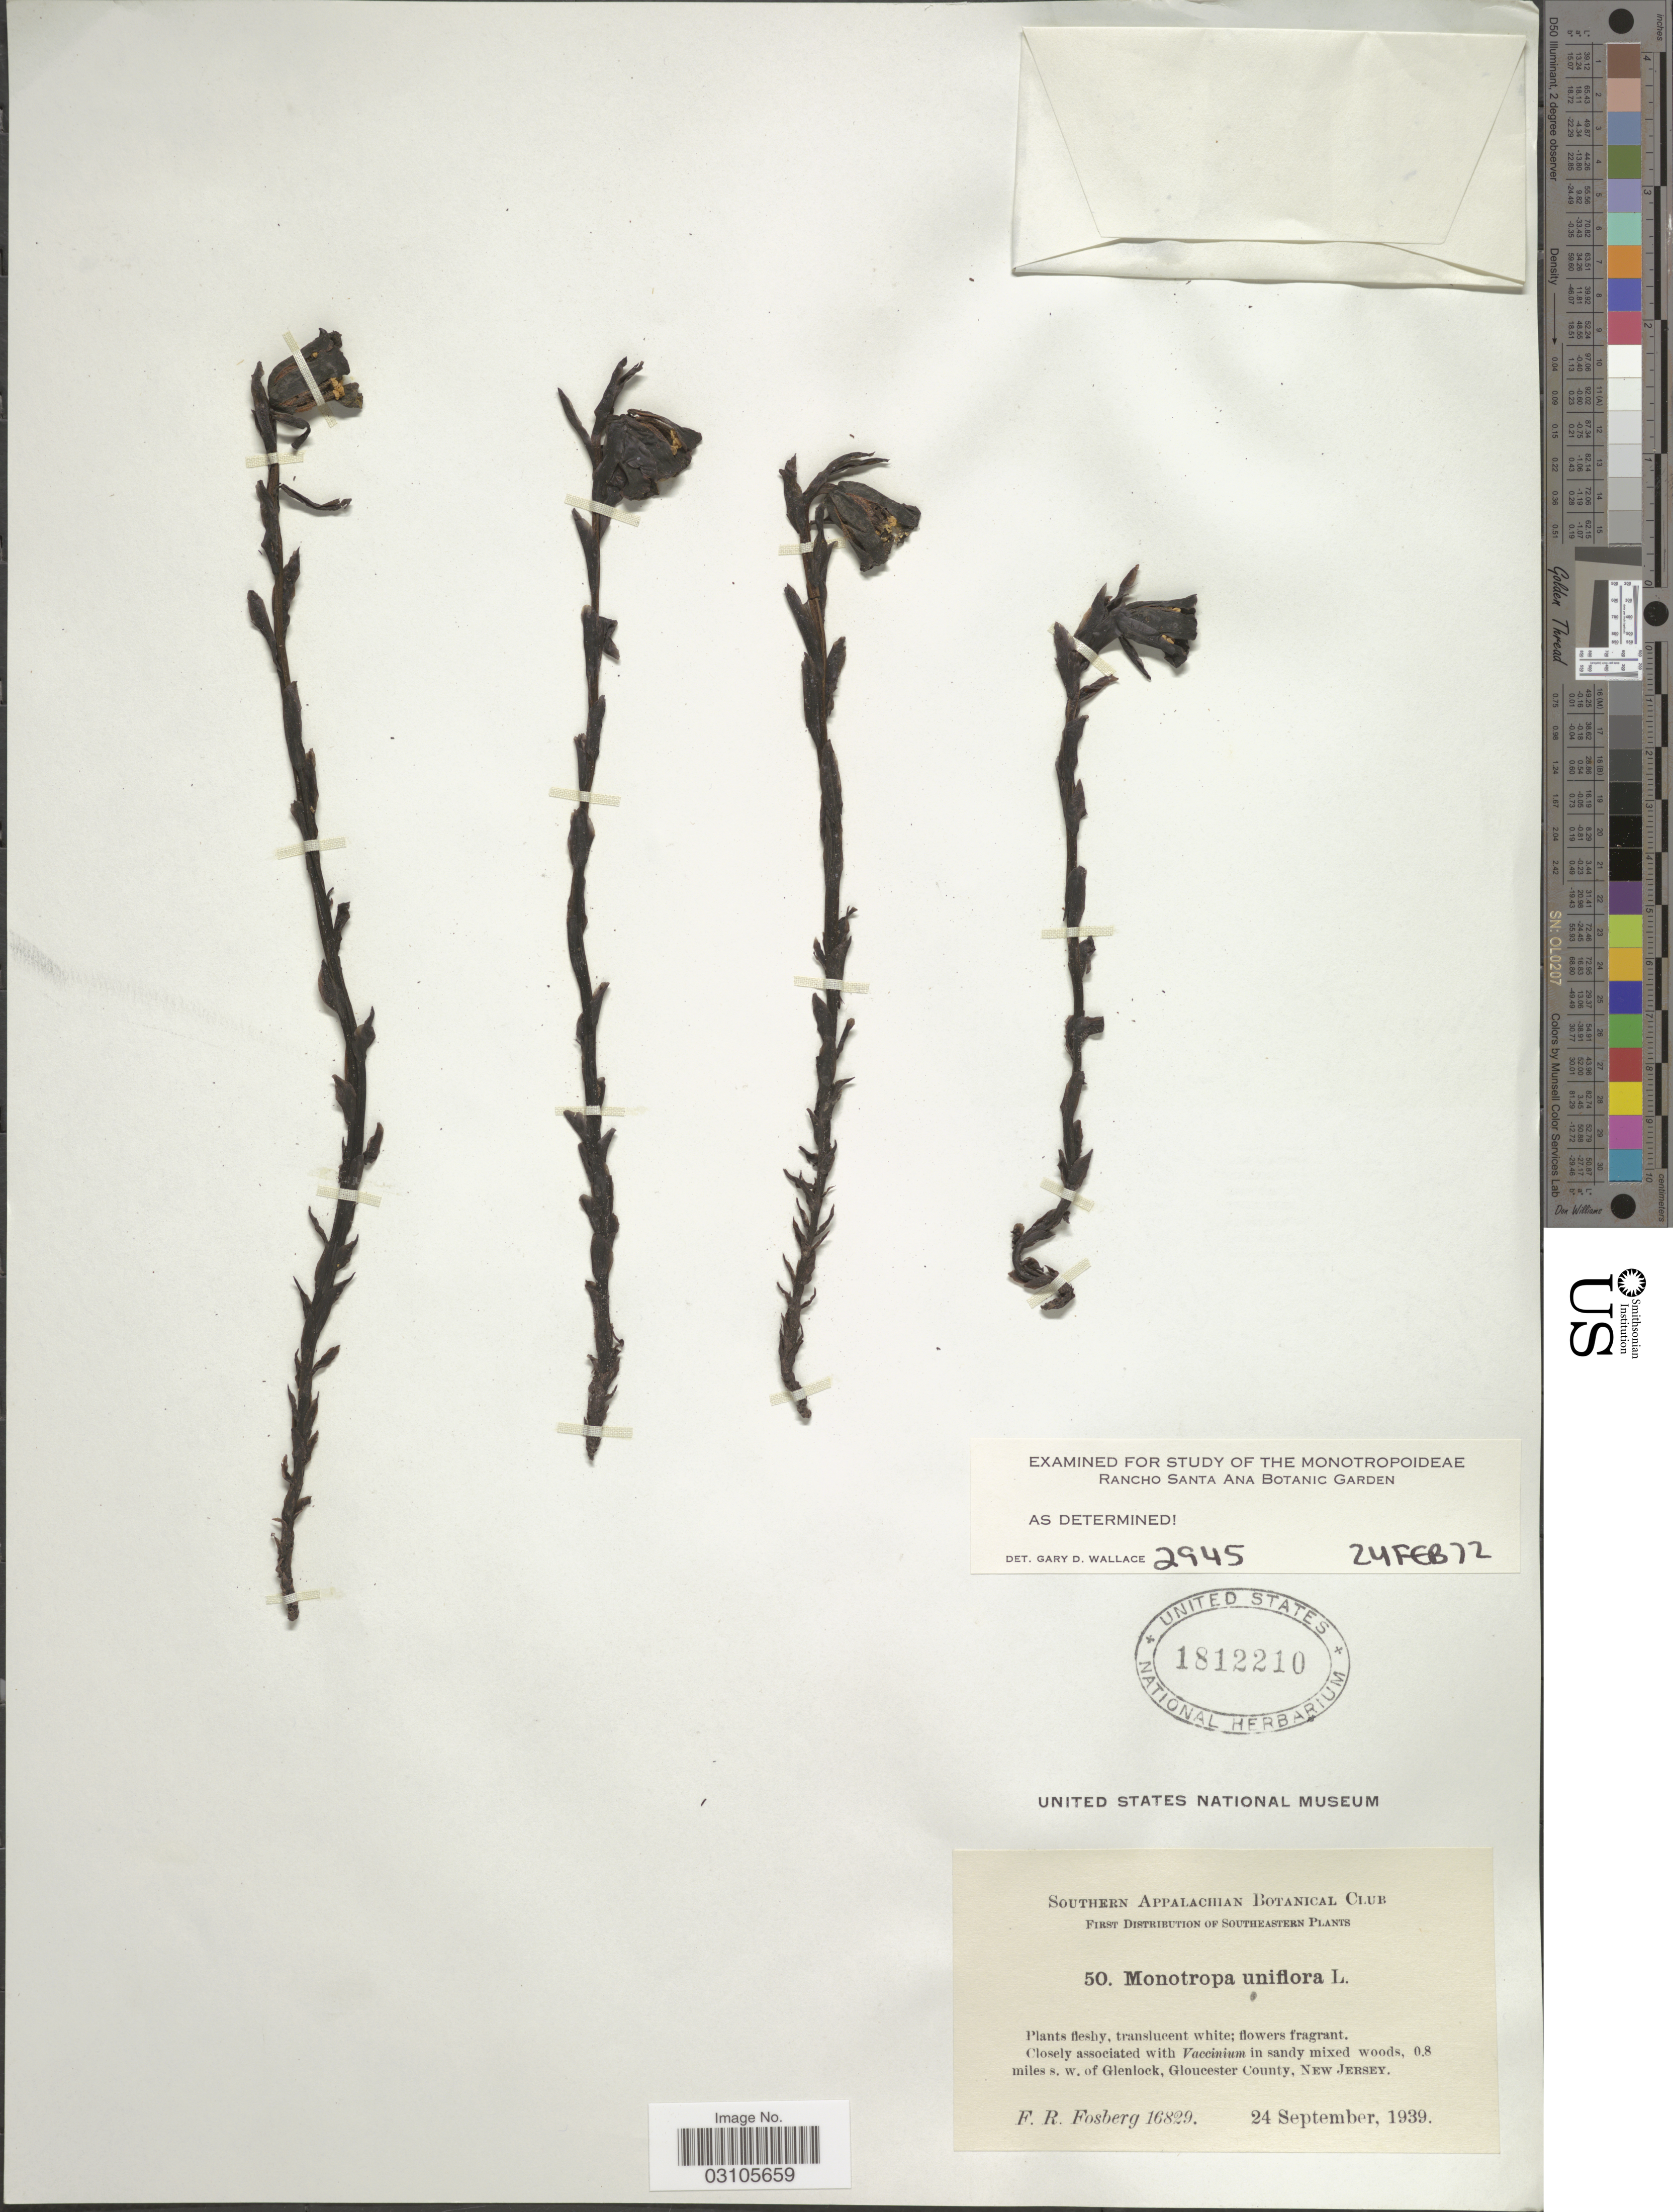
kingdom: Plantae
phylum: Tracheophyta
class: Magnoliopsida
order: Ericales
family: Ericaceae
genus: Monotropa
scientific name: Monotropa uniflora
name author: L.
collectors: F. R. Fosberg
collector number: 16829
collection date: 1939-09-24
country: United States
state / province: New Jersey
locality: Southeastern. 0.8 milies s. w. of Glenlock, Gloucester County.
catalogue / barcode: US 1812210